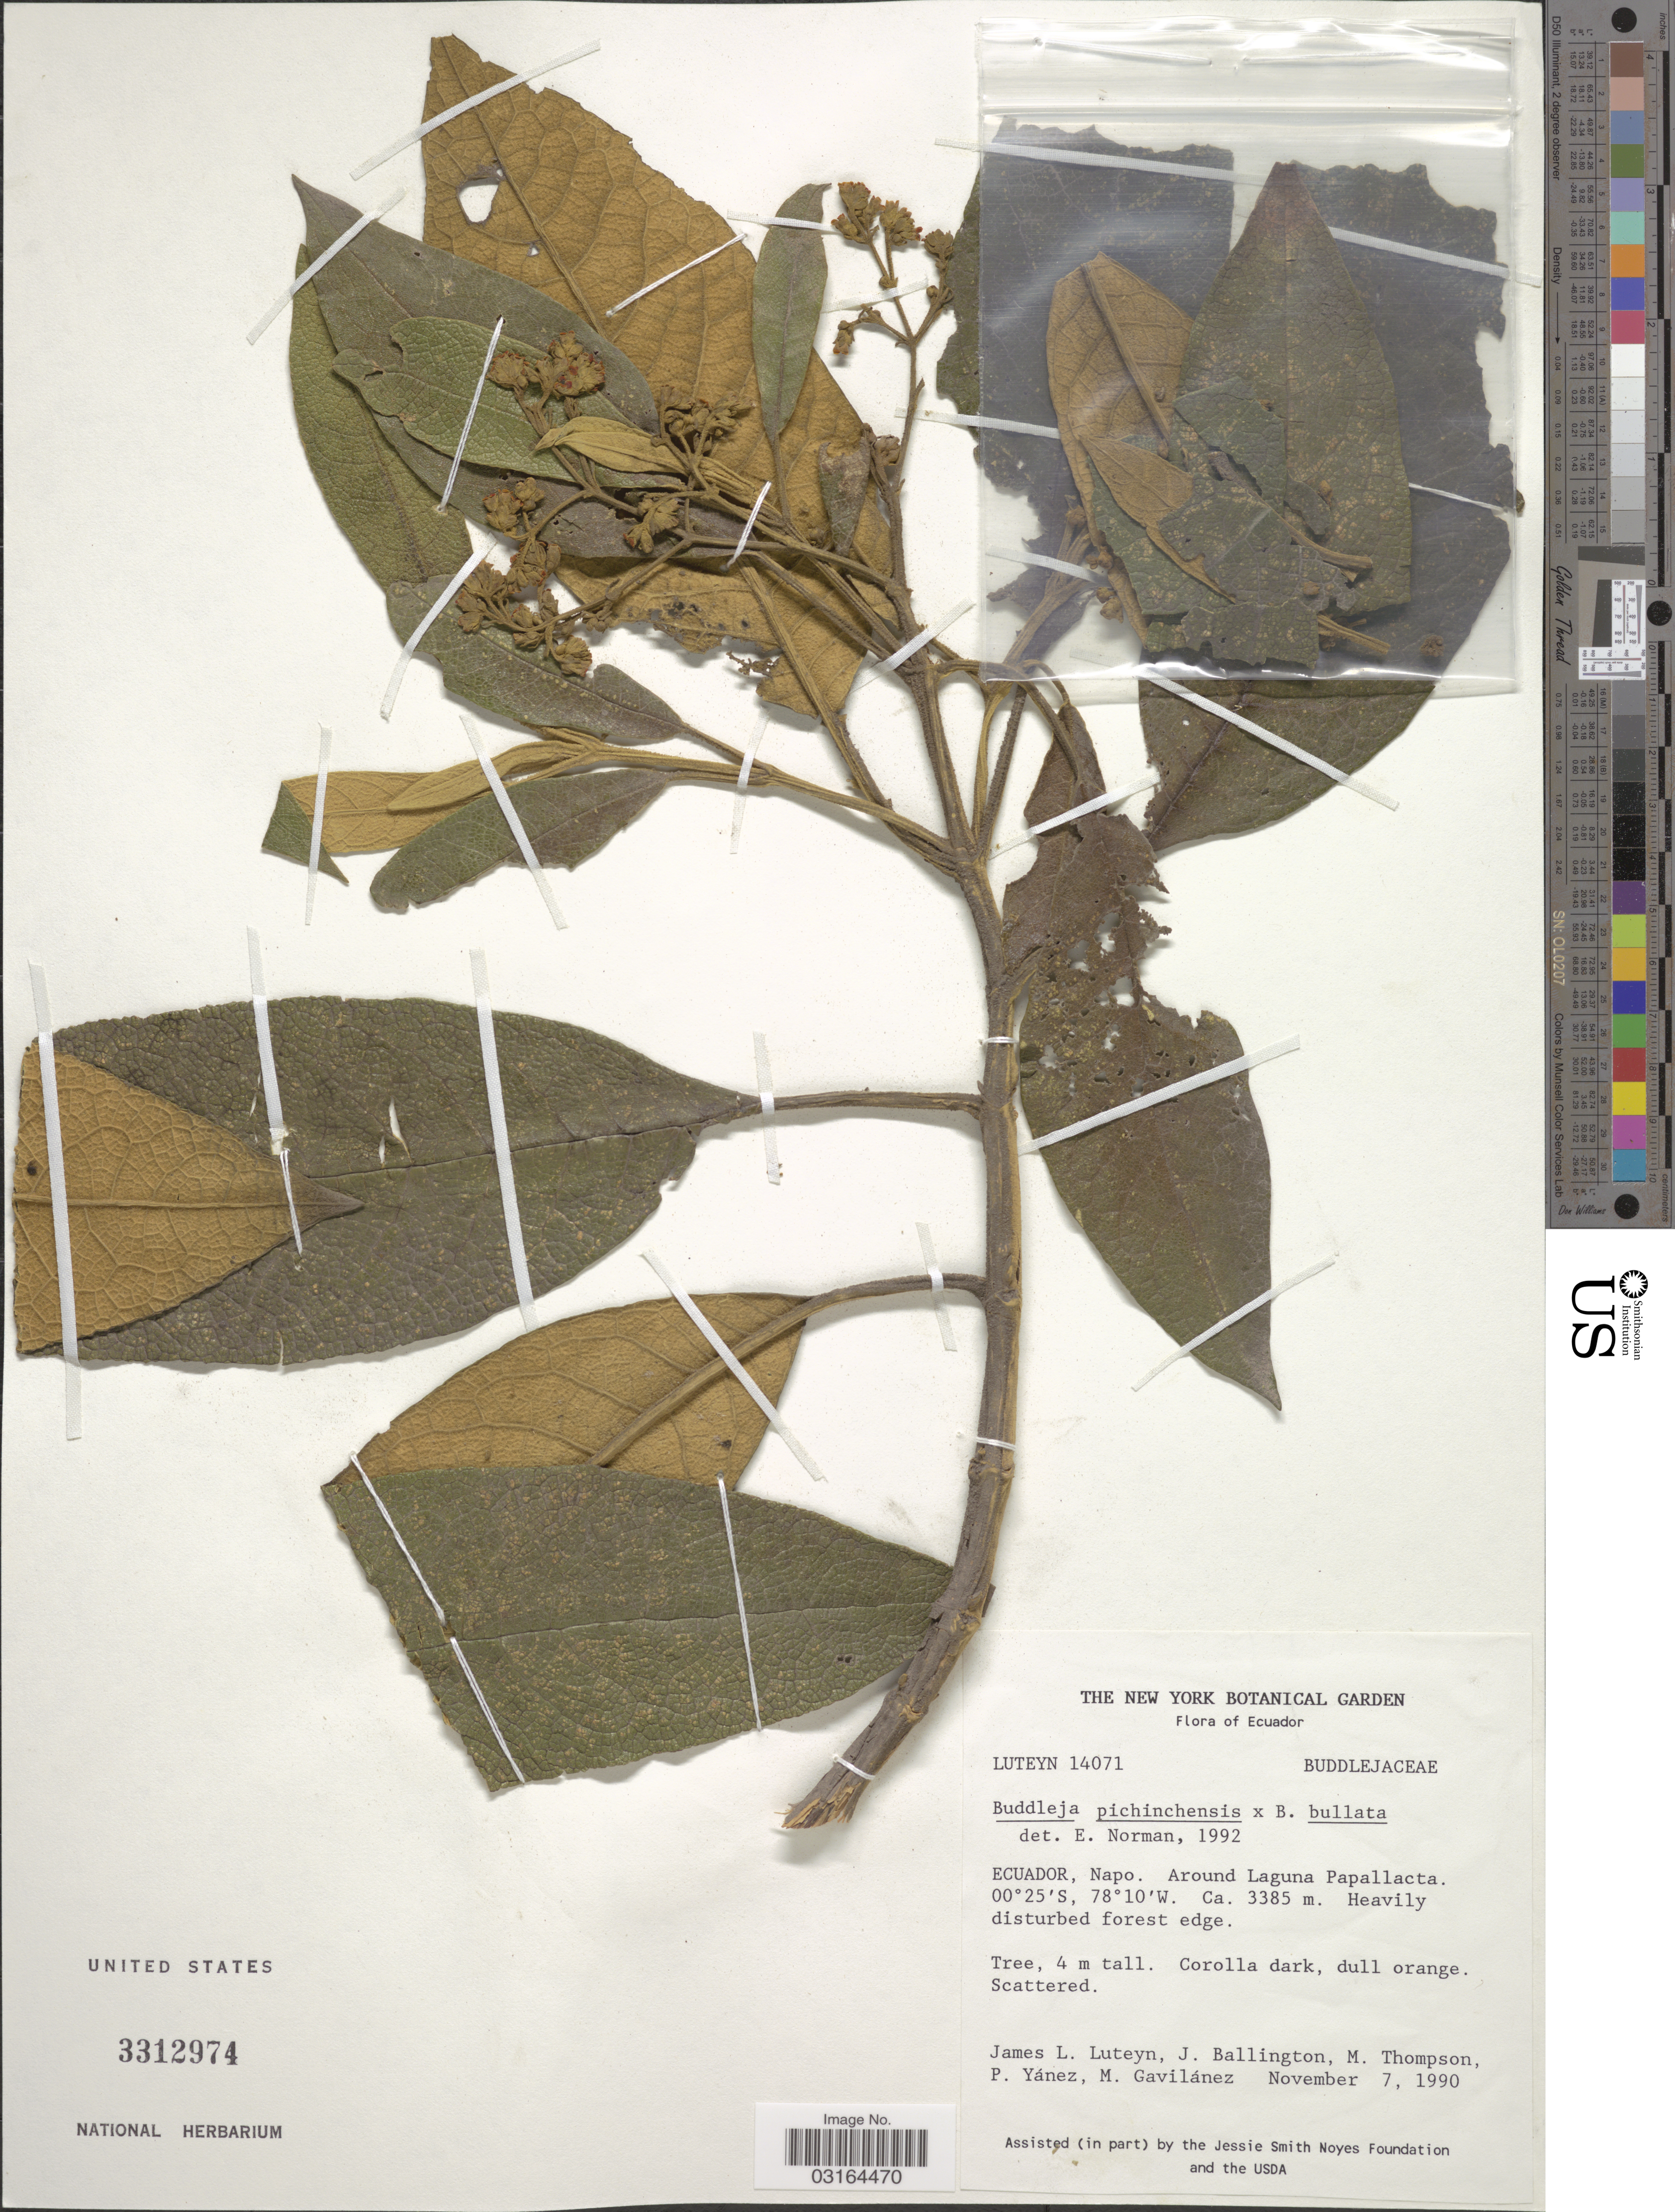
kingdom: Plantae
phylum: Tracheophyta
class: Magnoliopsida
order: Lamiales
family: Scrophulariaceae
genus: Buddleja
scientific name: Buddleja pichinchensis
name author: Kunth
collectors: J. L. Luteyn, J. Ballington, M. Thompson, P. Yanez & M. Gavilánez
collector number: Luteyn 14071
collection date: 1990-11-07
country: Ecuador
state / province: Napo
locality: Around Laguna Papallacta.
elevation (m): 3385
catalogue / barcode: US 3312974